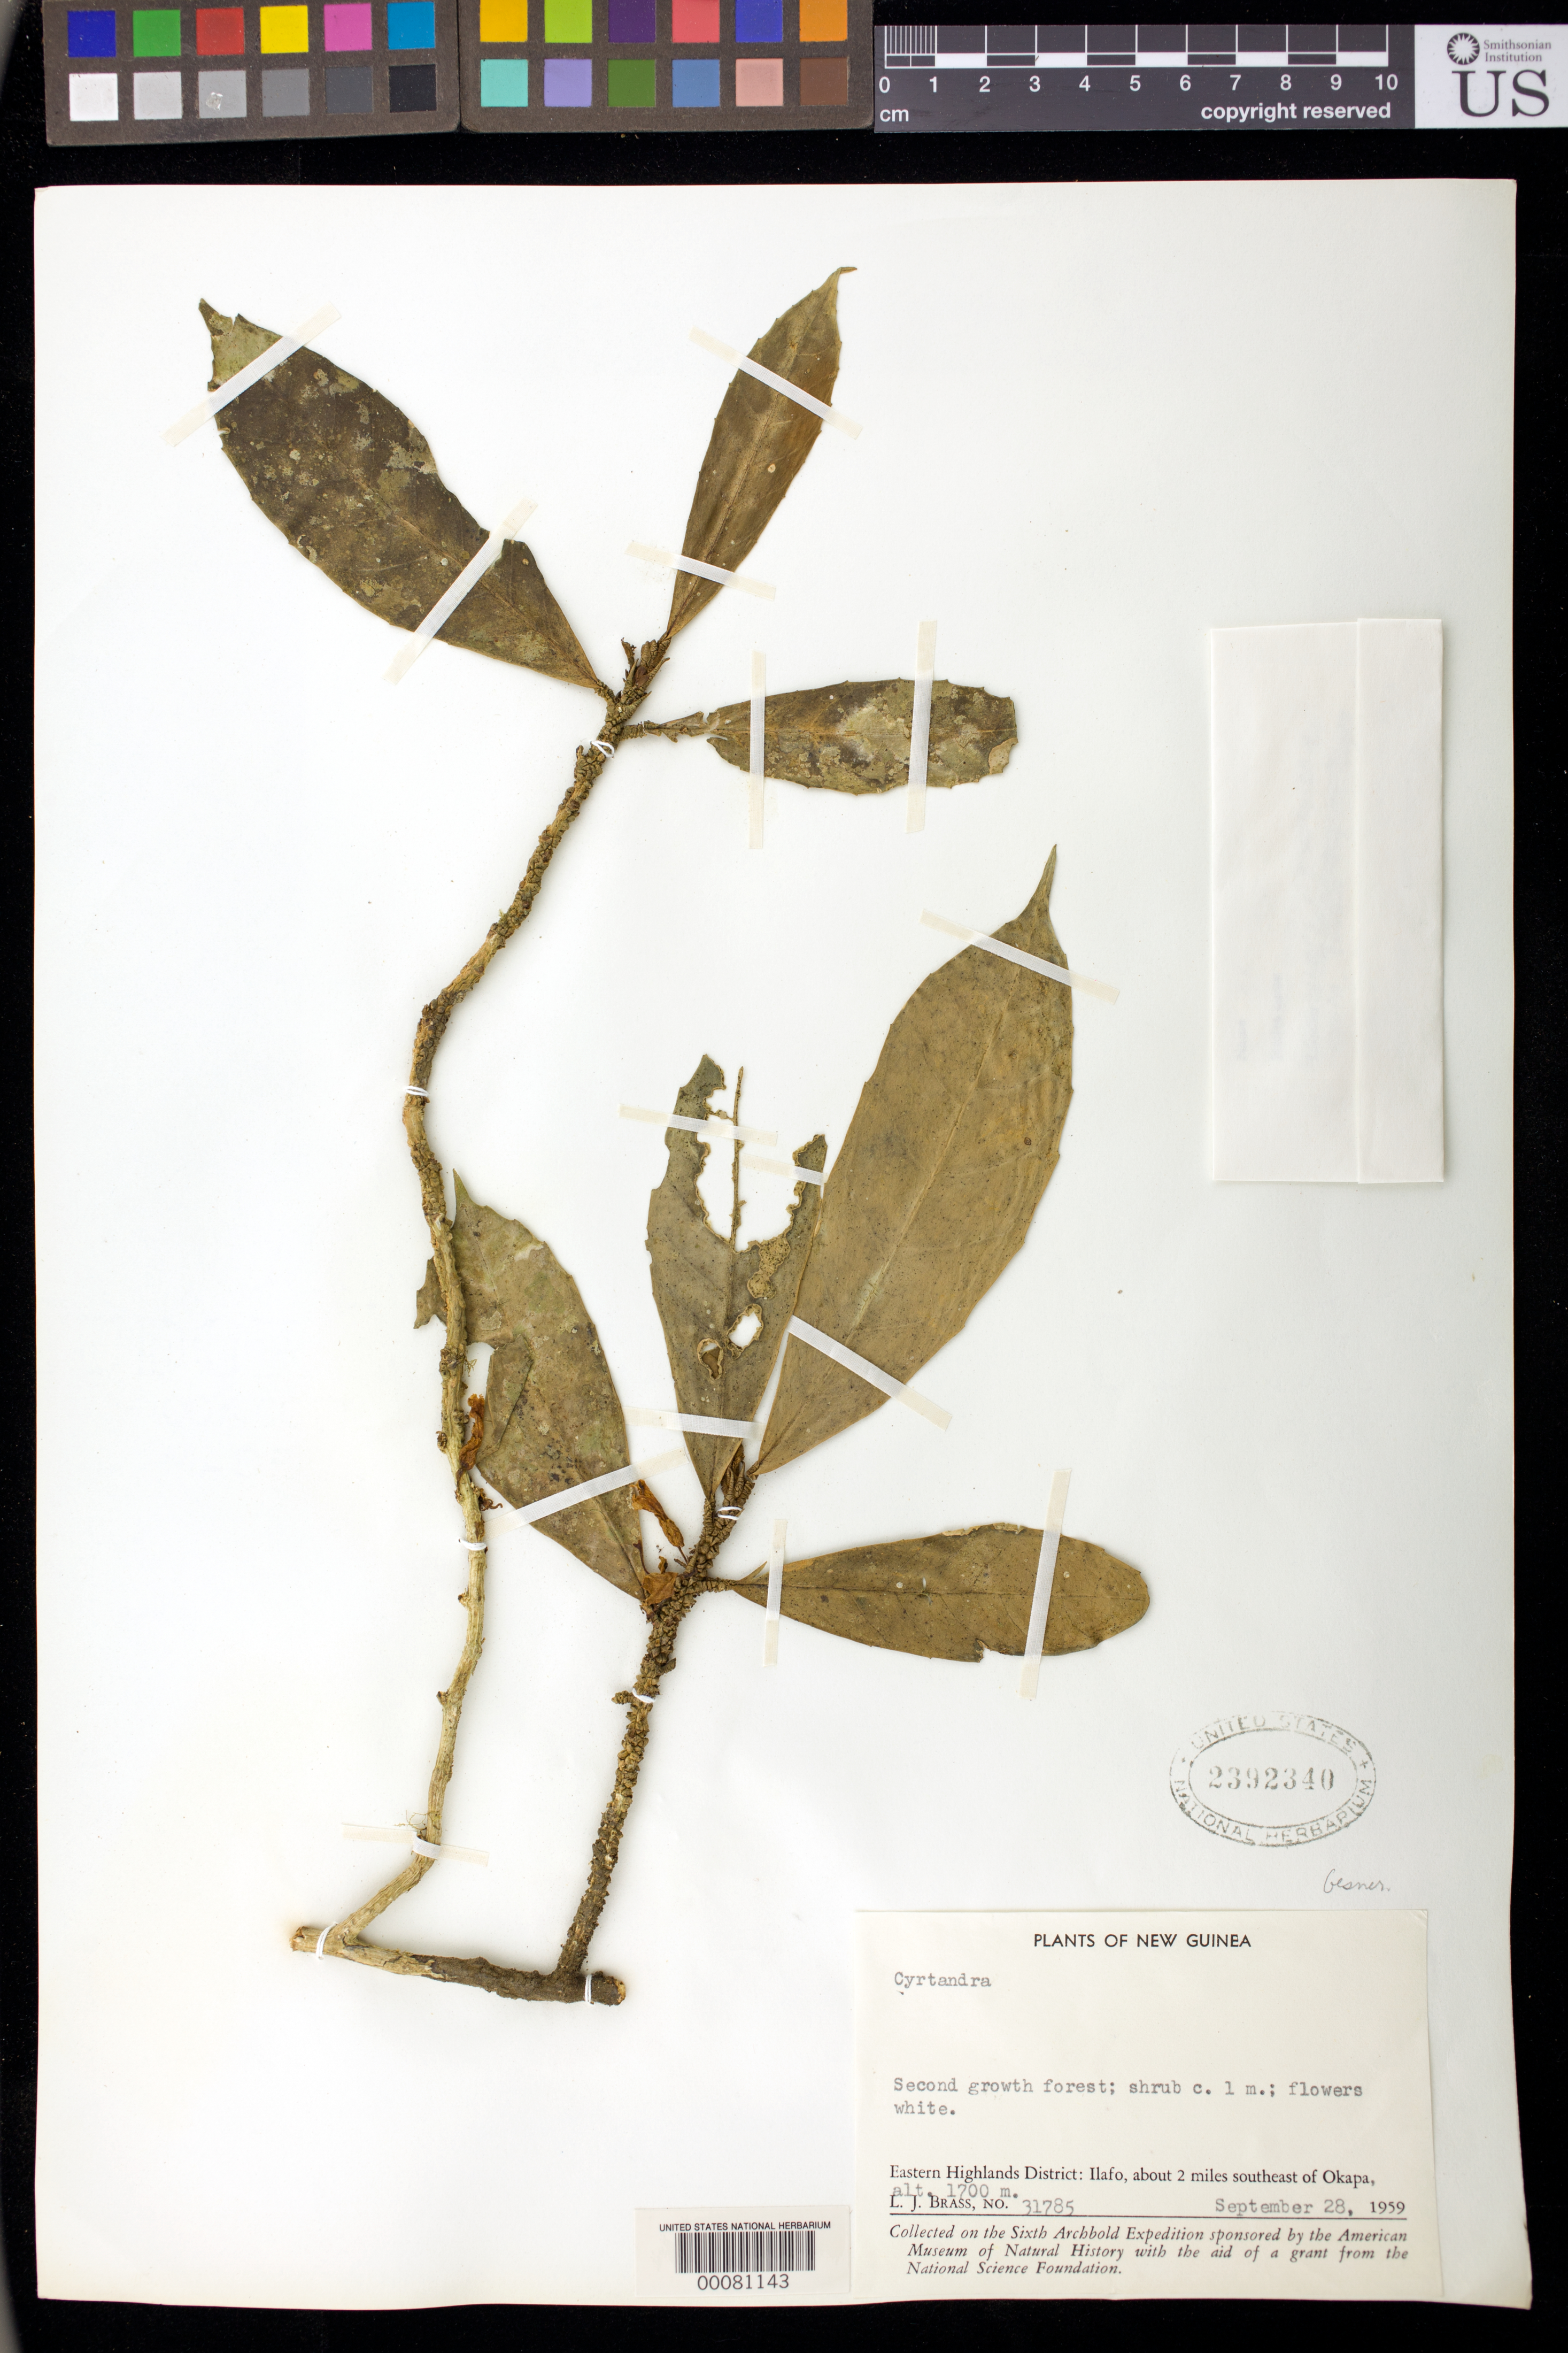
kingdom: Plantae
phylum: Tracheophyta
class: Magnoliopsida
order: Lamiales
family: Gesneriaceae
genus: Cyrtandra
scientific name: Cyrtandra sp.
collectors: L. J. Brass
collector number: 31785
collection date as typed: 28 Sep 1959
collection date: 1959-09-28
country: Papua New Guinea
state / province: Eastern Highlands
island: New Guinea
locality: Eastern highlands dist., Ilafo, about 2 miles se of okapa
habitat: Second growth forest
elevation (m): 1700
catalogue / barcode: US 2392340